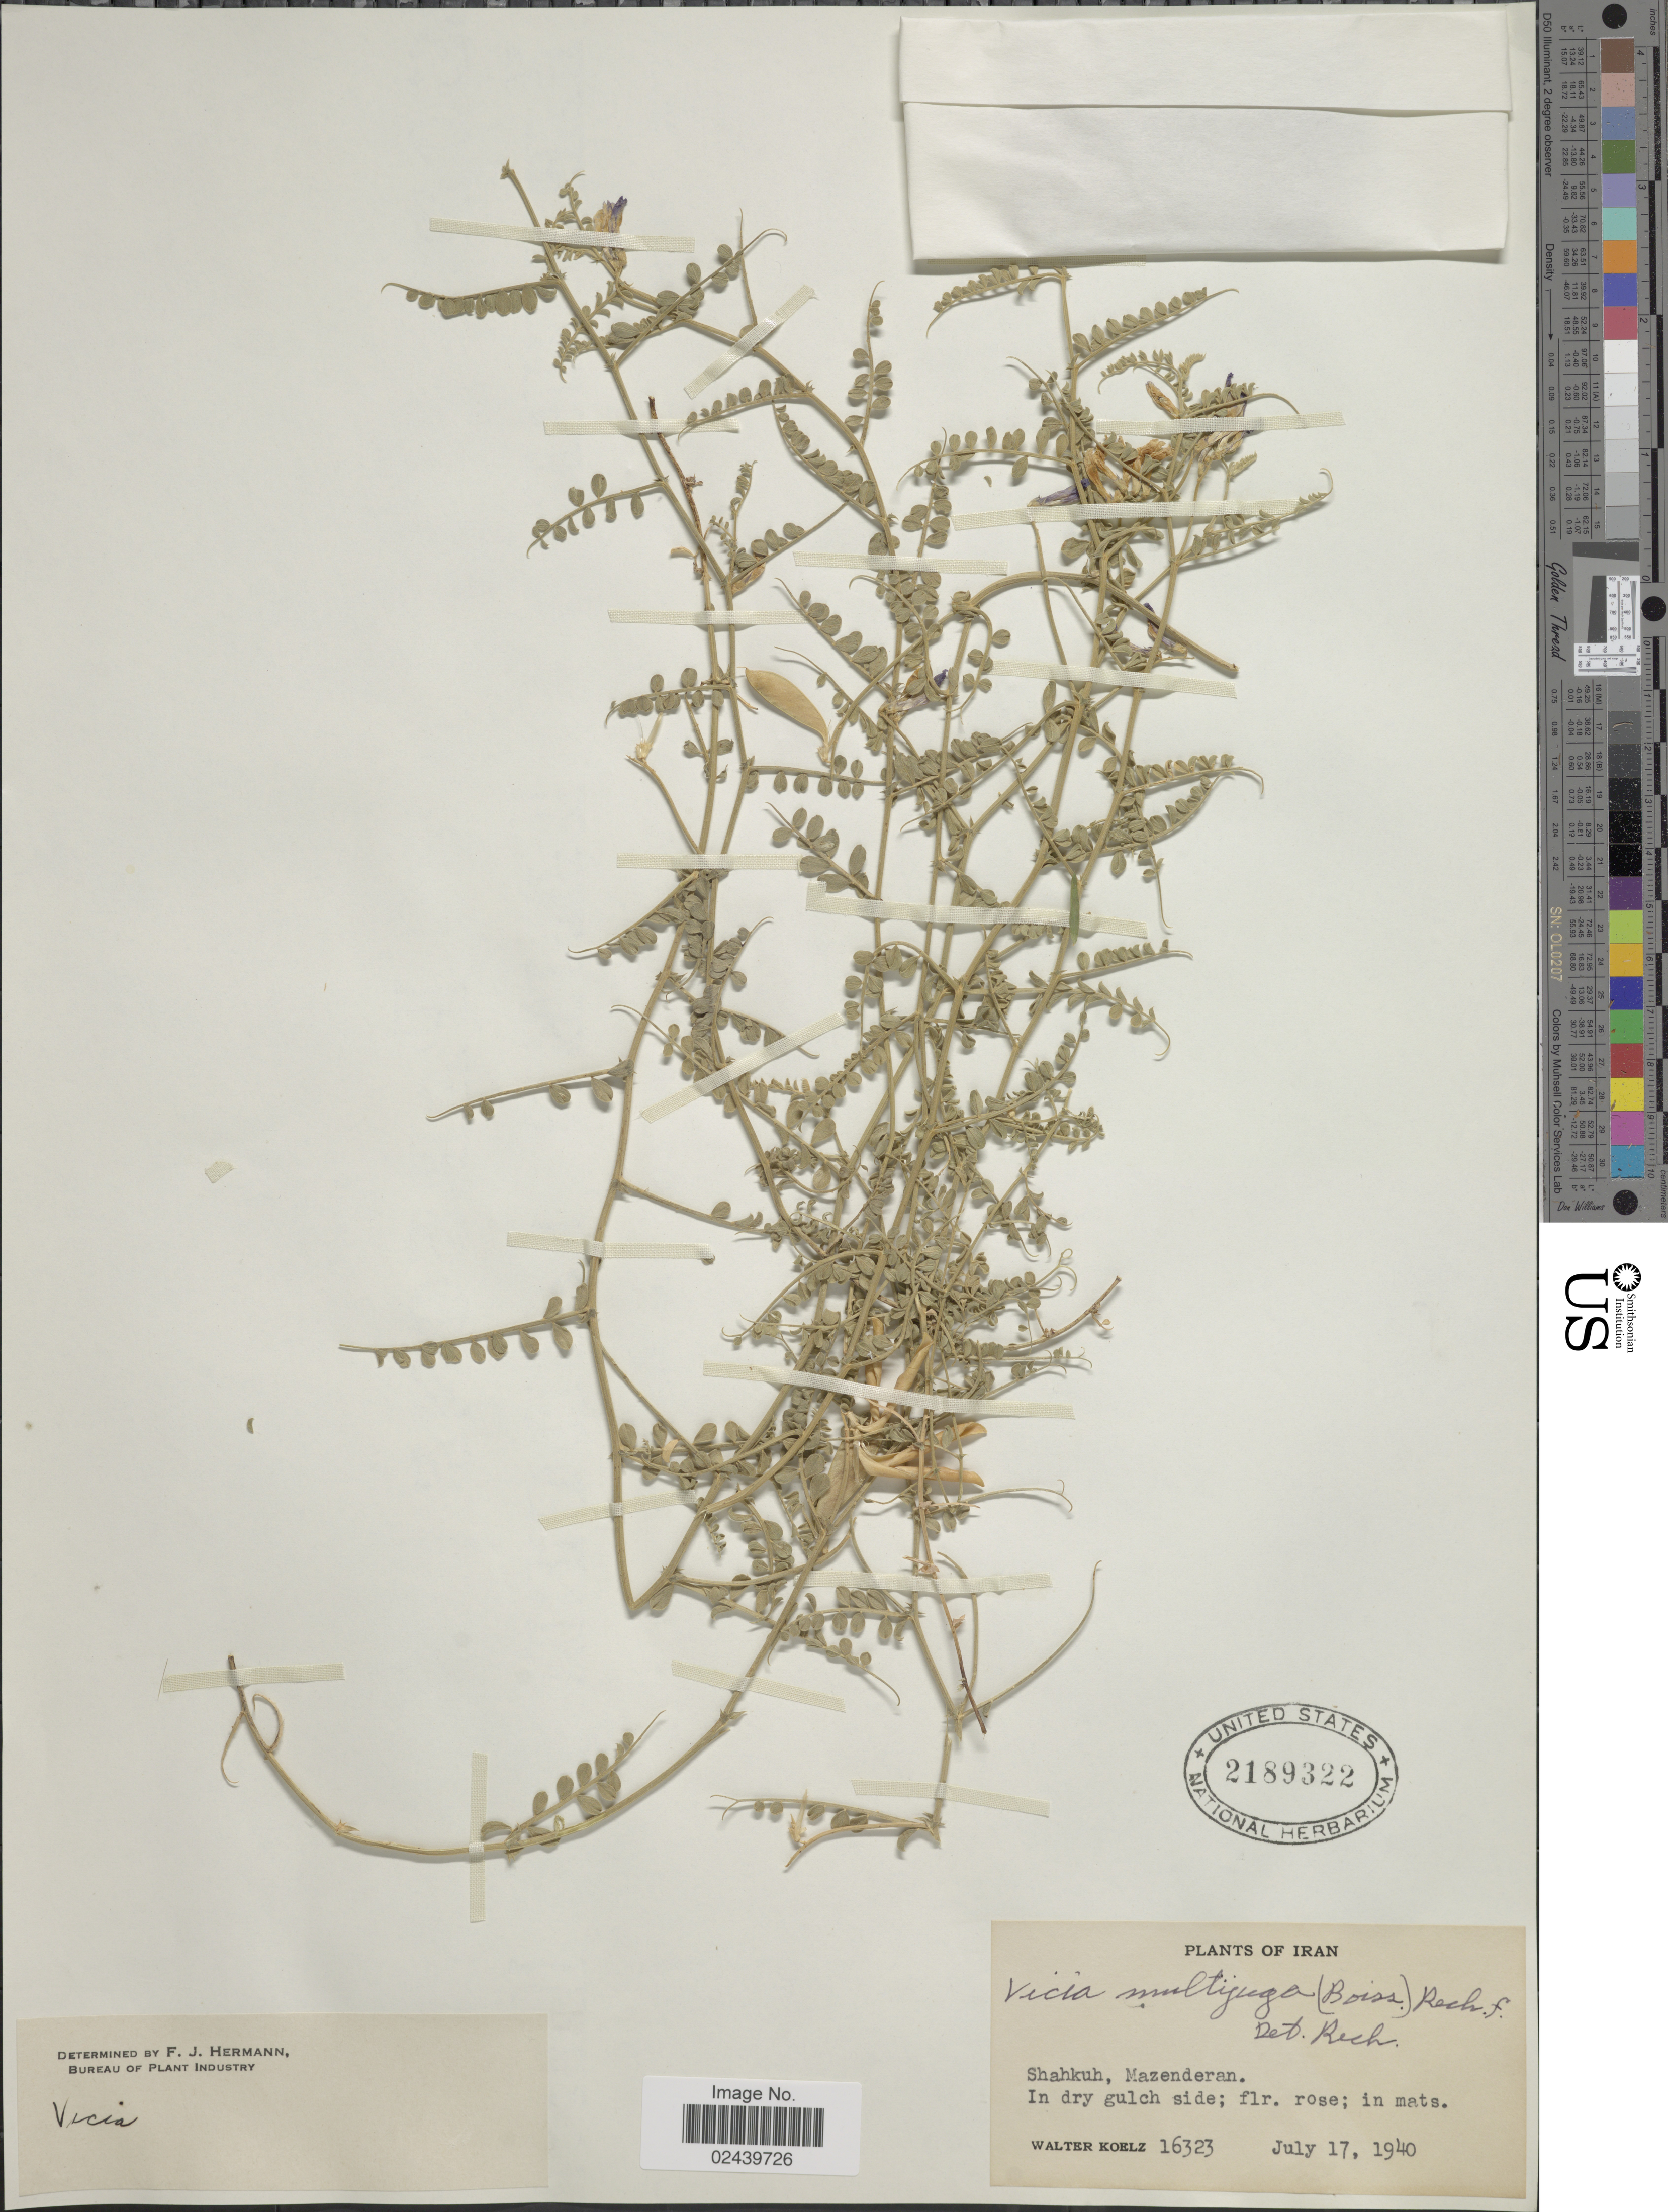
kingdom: Plantae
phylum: Tracheophyta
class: Magnoliopsida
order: Fabales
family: Fabaceae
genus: Vicia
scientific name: Vicia multijuga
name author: (Boiss.) Rech. f.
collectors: W. N. Koelz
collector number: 16323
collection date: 1940-07-17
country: Iran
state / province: Mazandaran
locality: Shahkuh, Mazenderan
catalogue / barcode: US 2189322